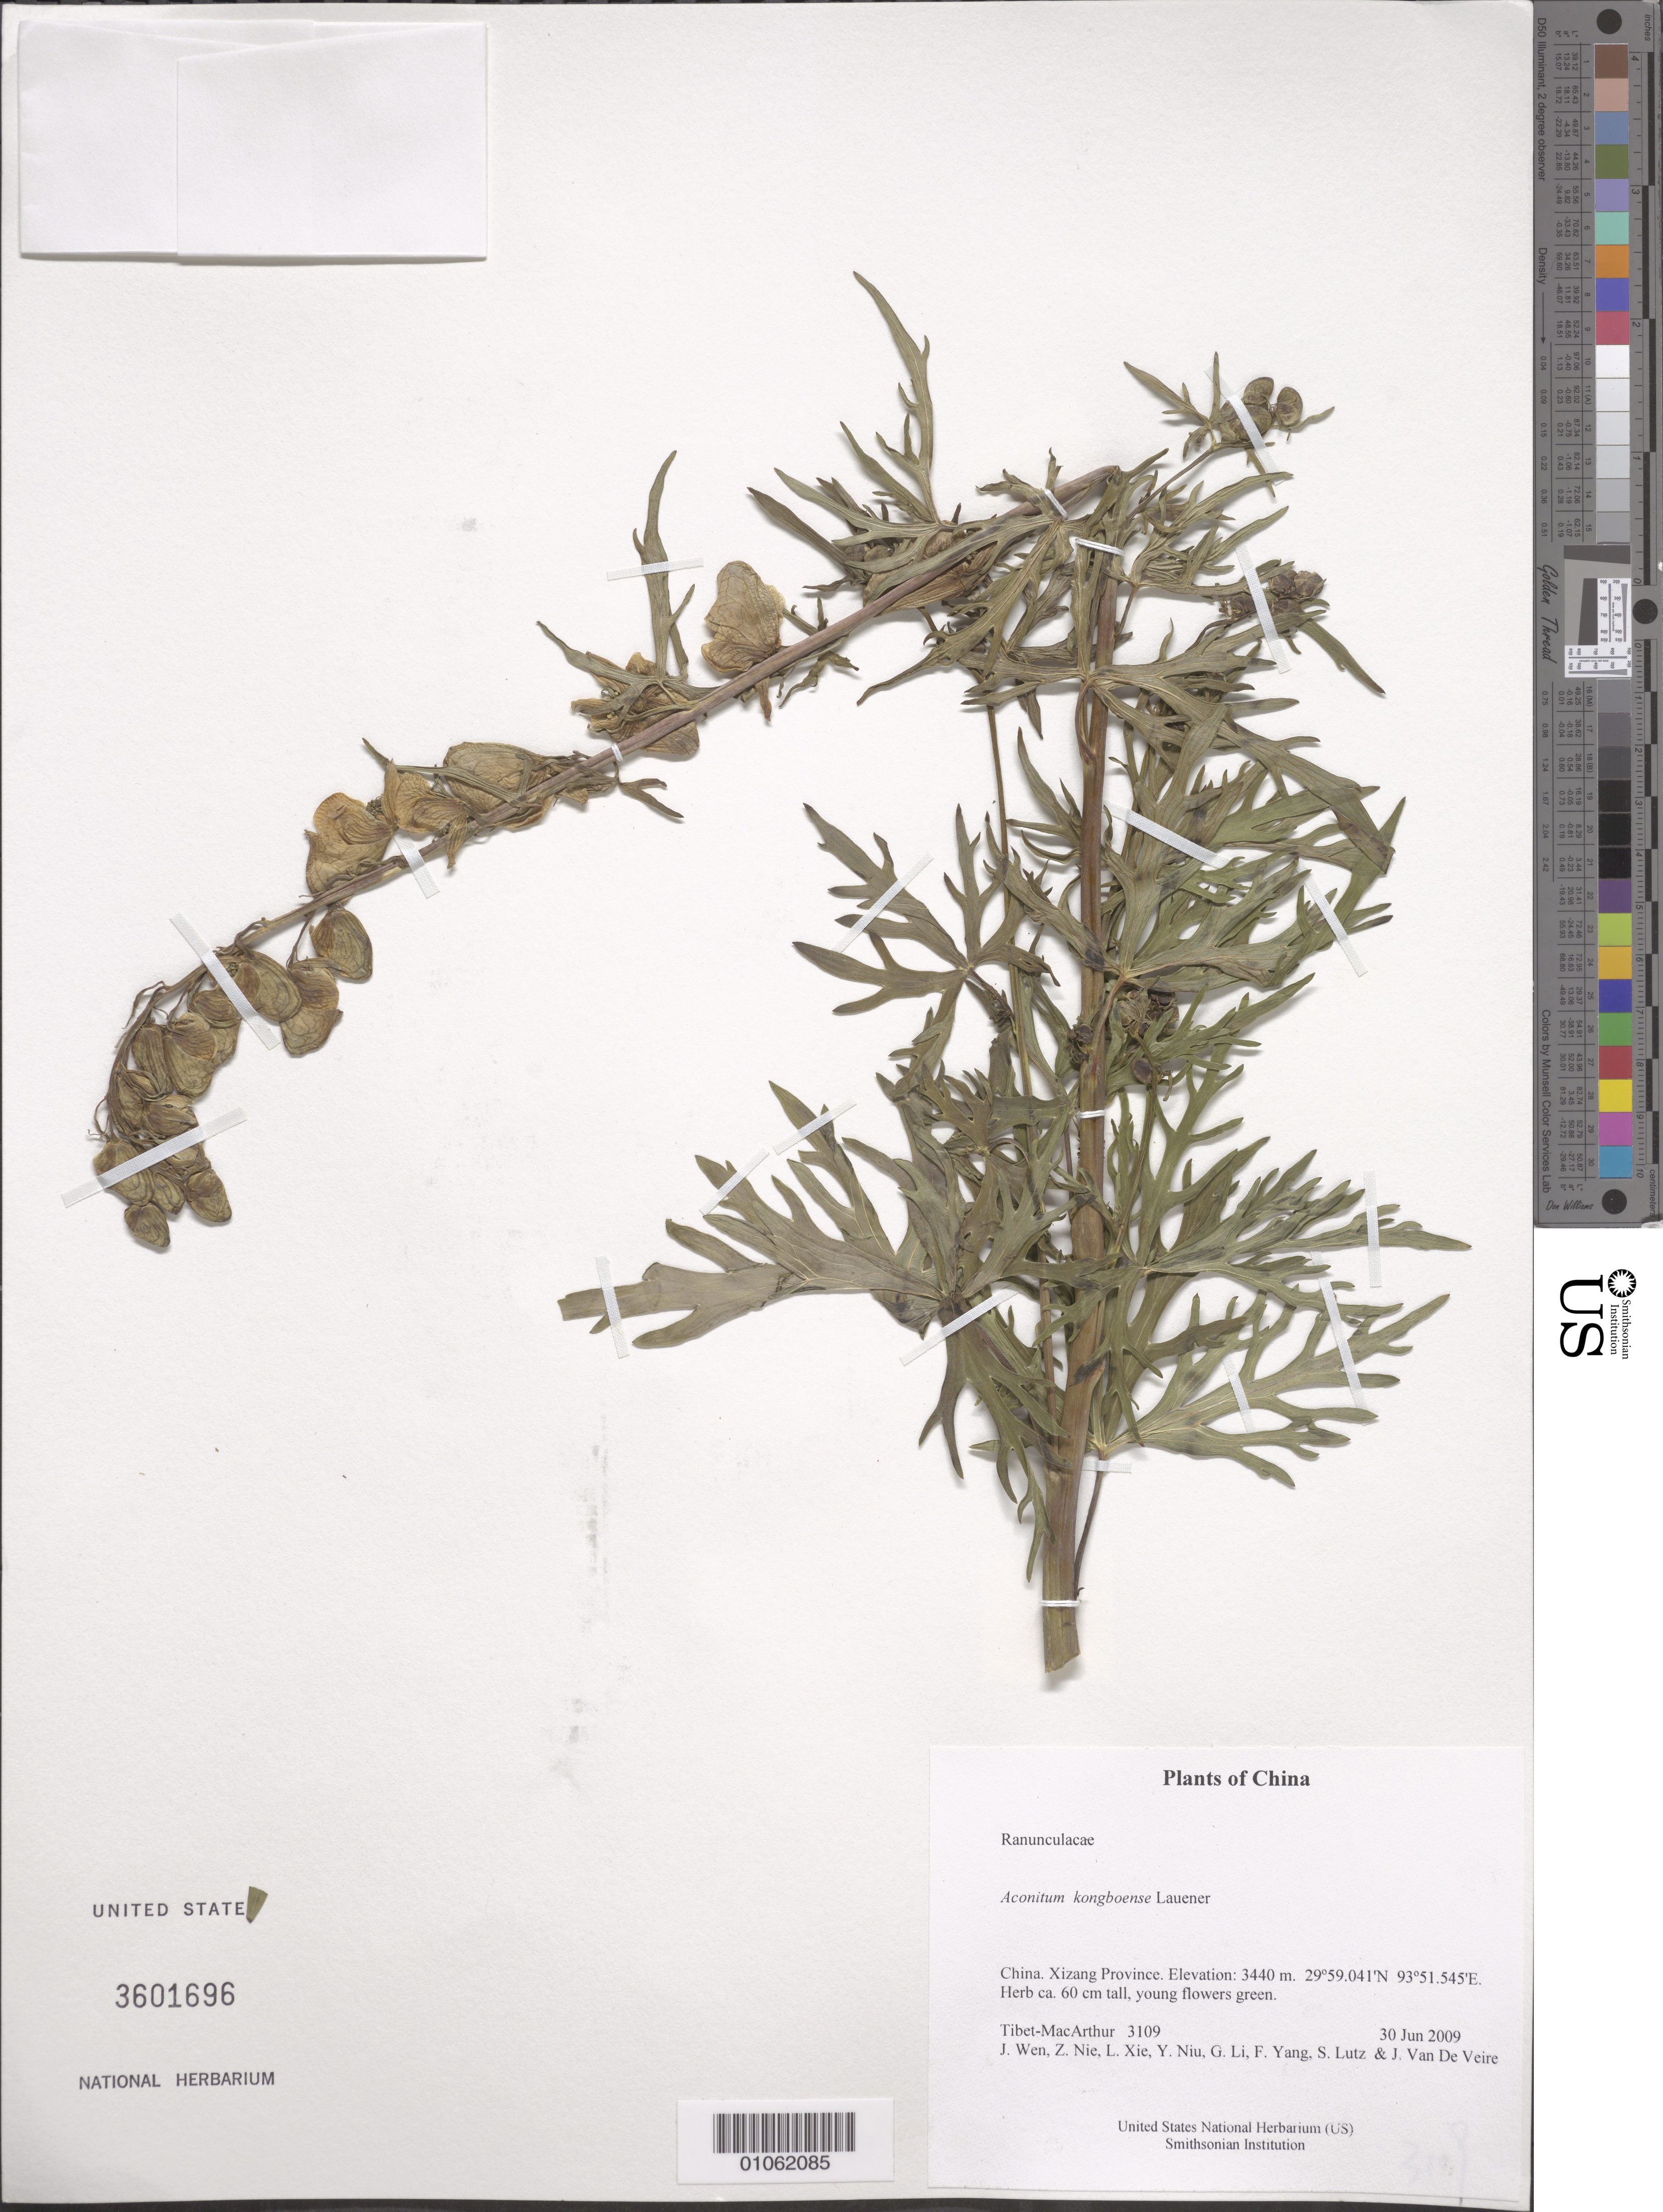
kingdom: Plantae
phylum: Tracheophyta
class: Magnoliopsida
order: Ranunculales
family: Ranunculaceae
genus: Aconitum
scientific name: Aconitum kongboense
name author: Lauener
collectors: Tibet-MacArthur, J. Wen, Z. Nie, L. Xie, Y. Niu, G. Li, F. Yang, S. Lutz & J. Van De Veire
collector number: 3109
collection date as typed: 30 Jun 2009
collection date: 2009-06-30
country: China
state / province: Xizang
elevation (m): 3440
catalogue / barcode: US 3601696